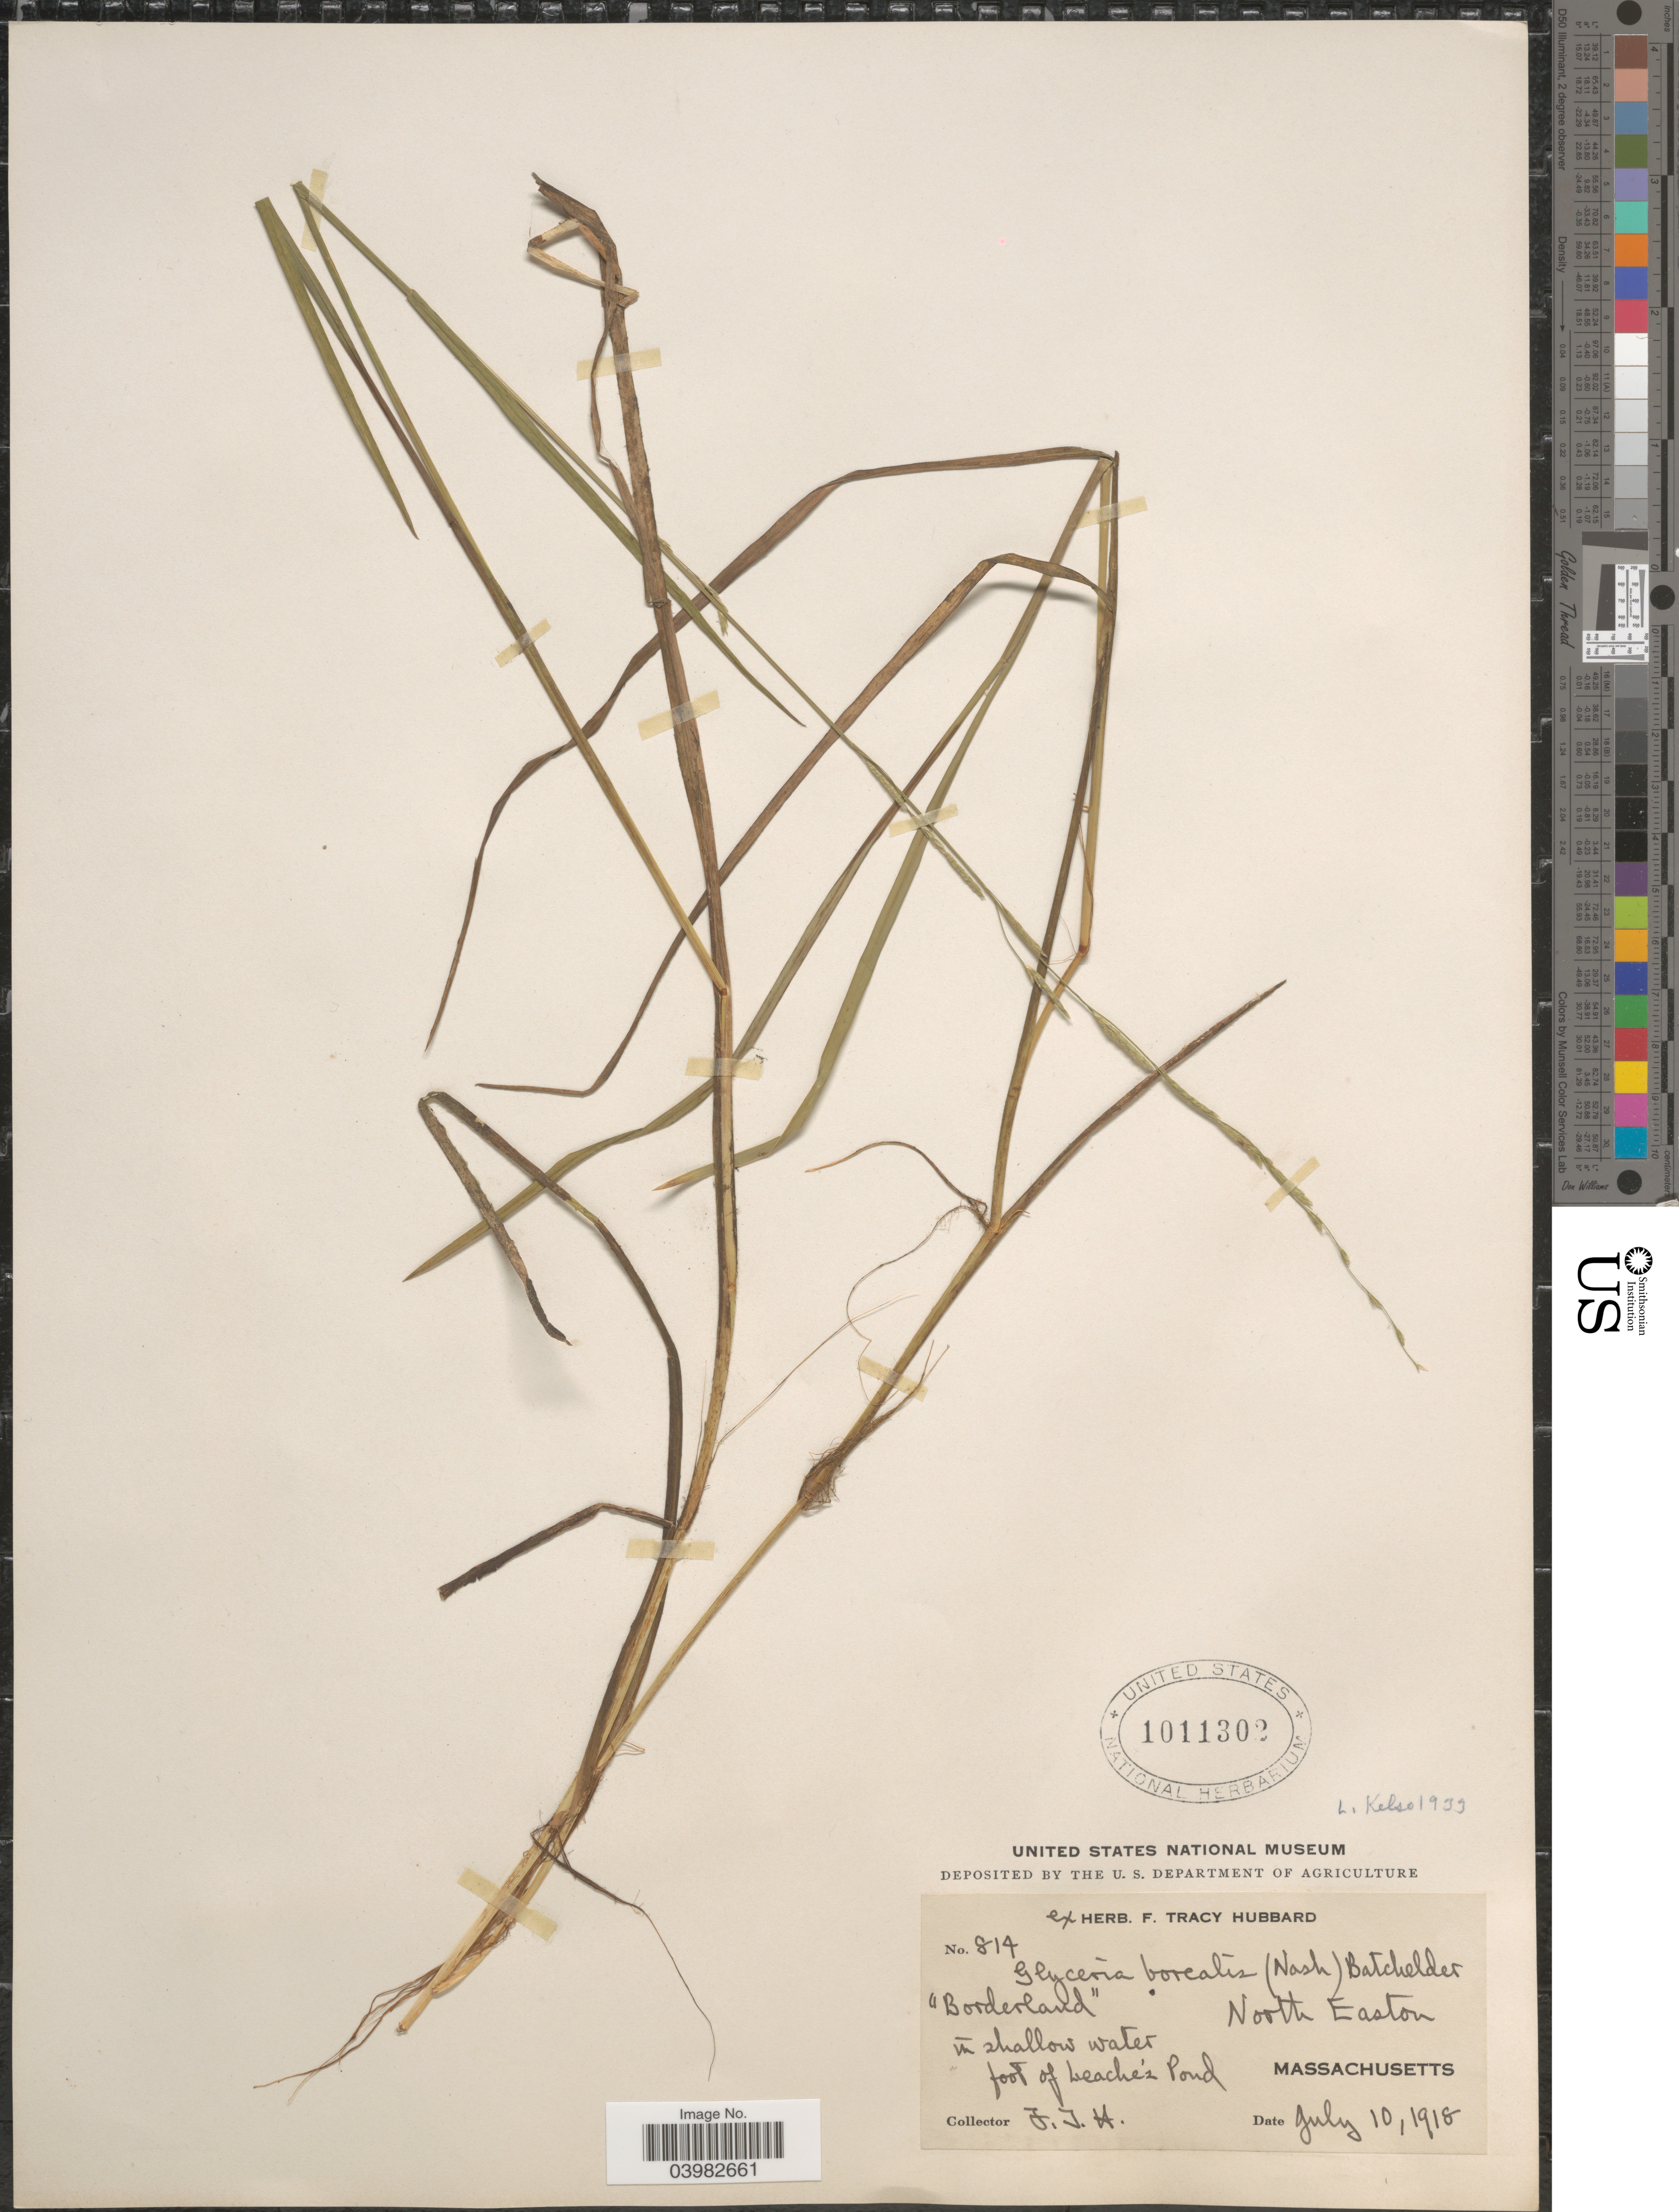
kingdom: Plantae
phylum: Tracheophyta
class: Liliopsida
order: Poales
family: Poaceae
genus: Glyceria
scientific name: Glyceria borealis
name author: (Nash) Batchelder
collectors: F. T. Hubbard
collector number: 814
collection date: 1918-07-10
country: United States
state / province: Massachusetts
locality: Borderland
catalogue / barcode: US 1011302